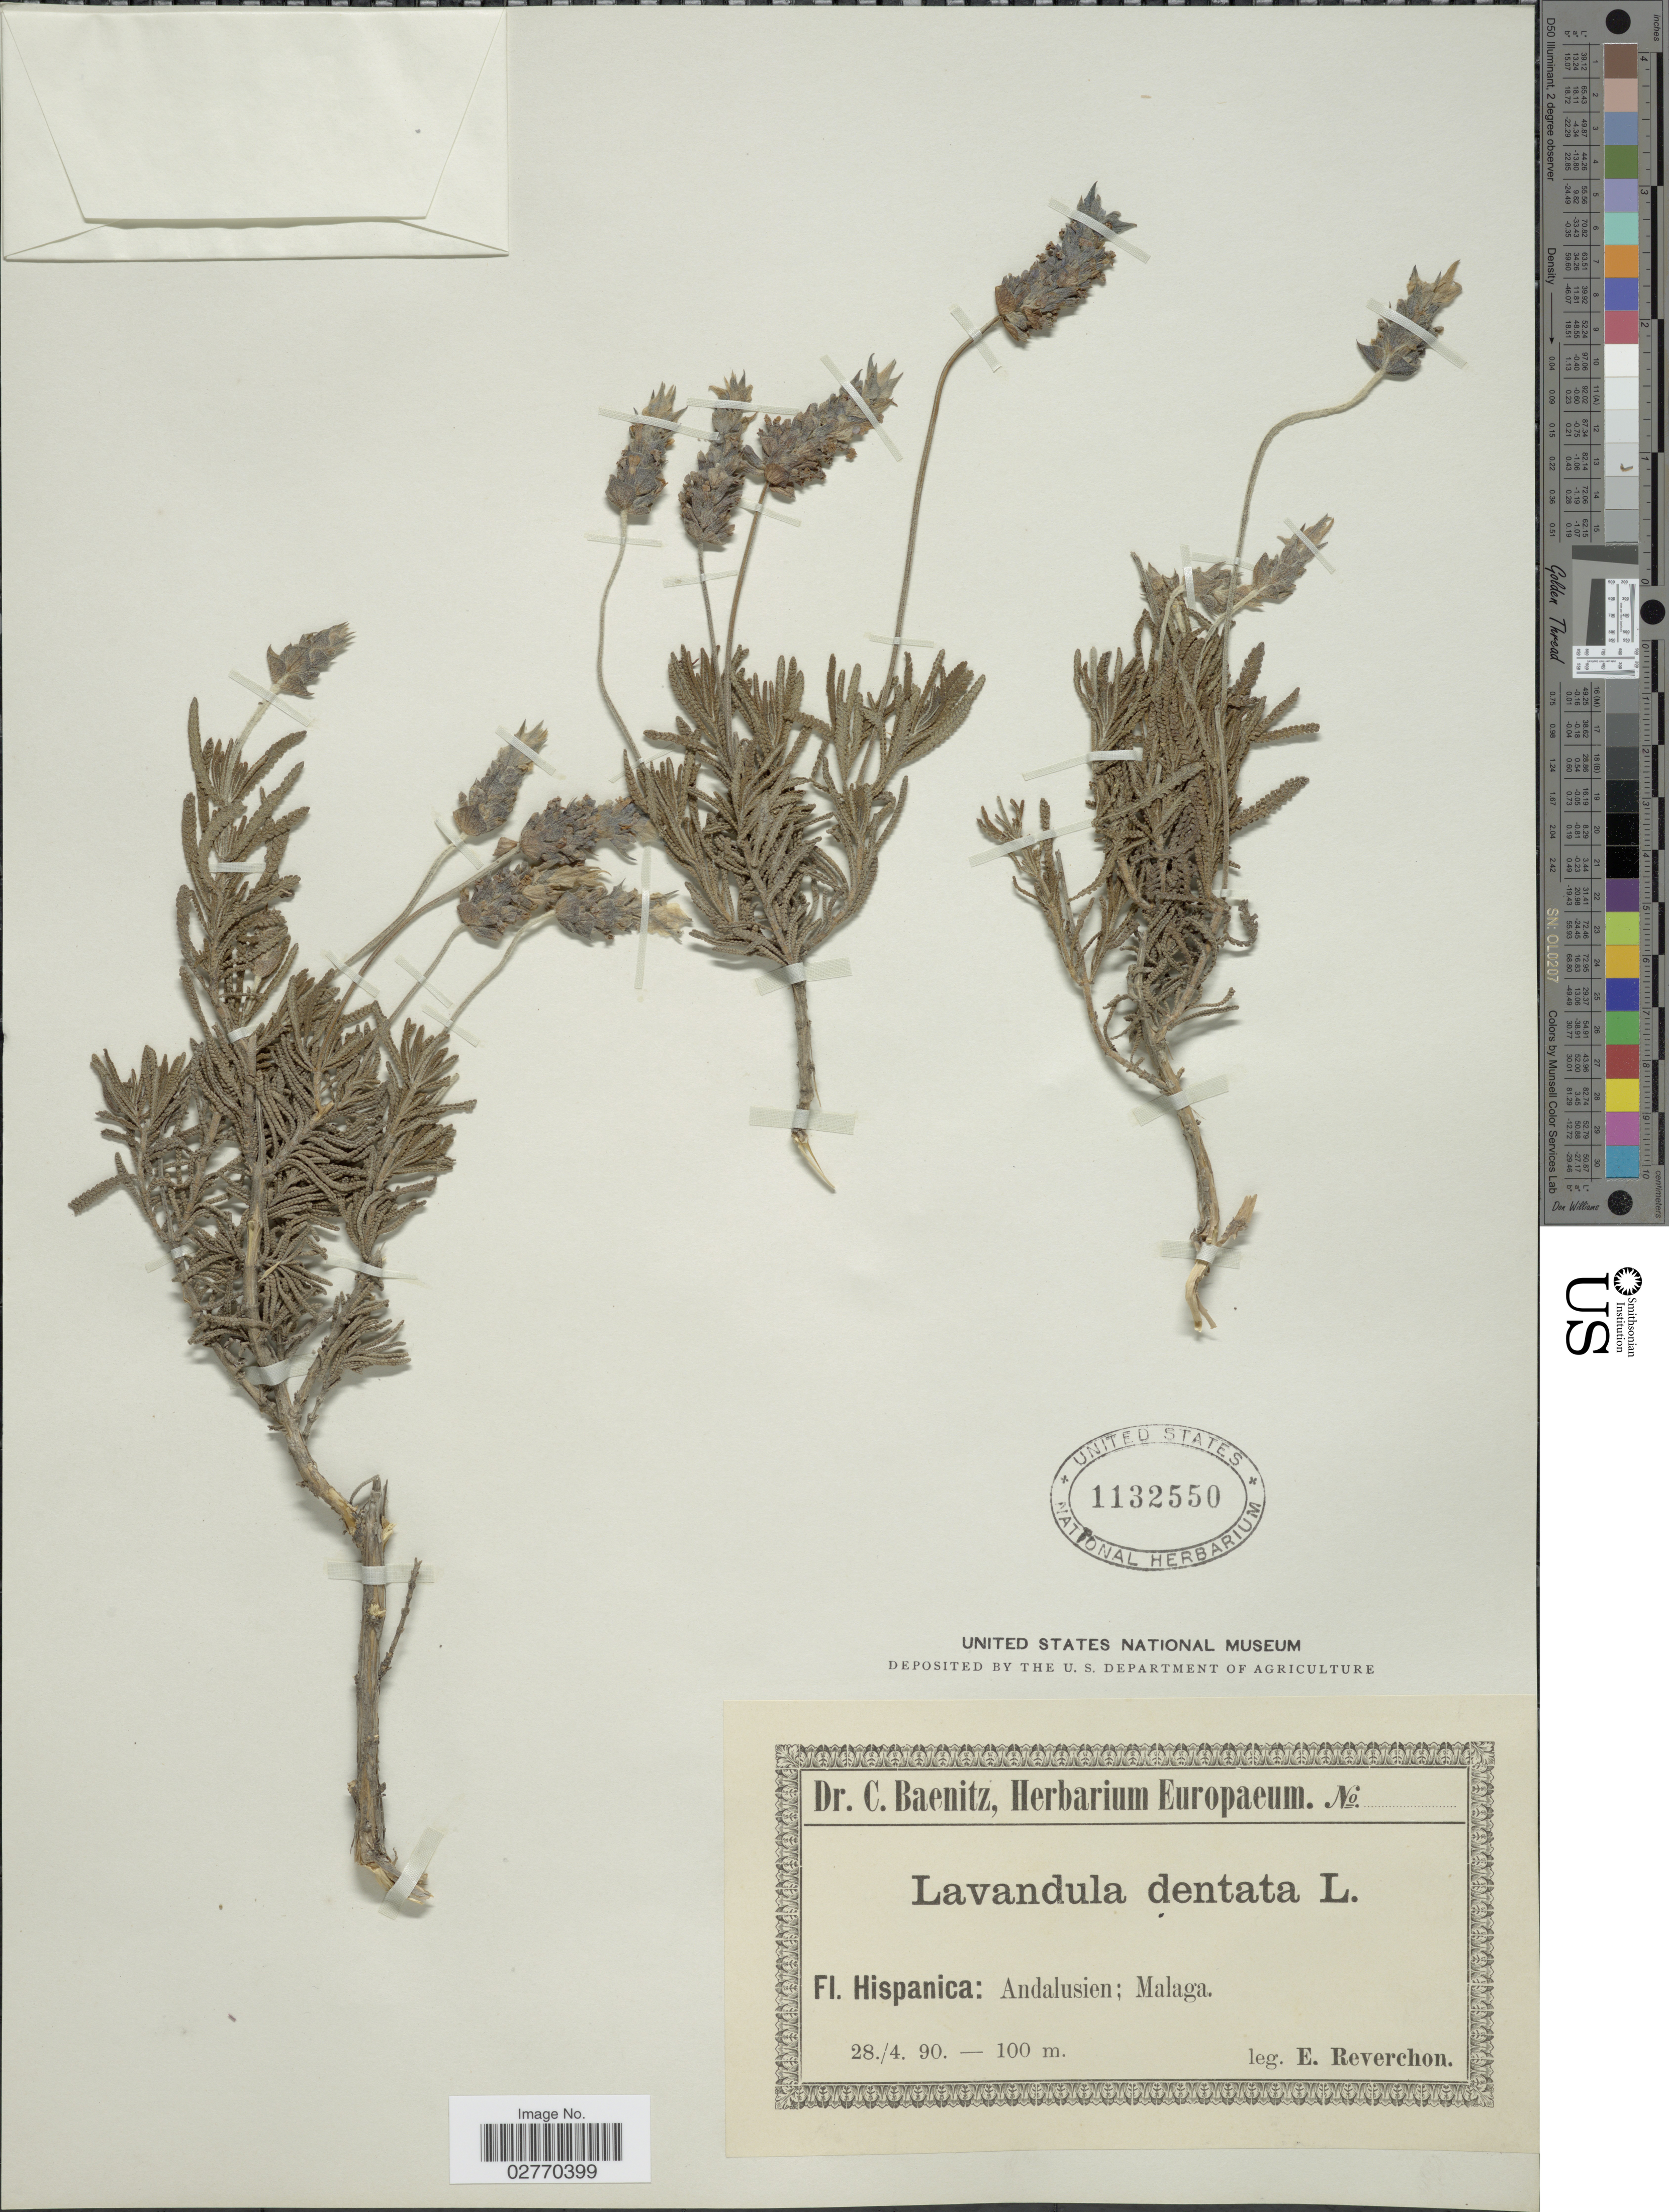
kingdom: Plantae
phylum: Tracheophyta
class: Magnoliopsida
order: Lamiales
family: Lamiaceae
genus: Lavandula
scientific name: Lavandula dentata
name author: L.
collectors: E. Reverchon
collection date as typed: Transcribed d/m/y: 28/4/90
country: Spain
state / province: Andalucía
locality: Hispanica: Andalusien; Malaga.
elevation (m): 100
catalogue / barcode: US 1132550